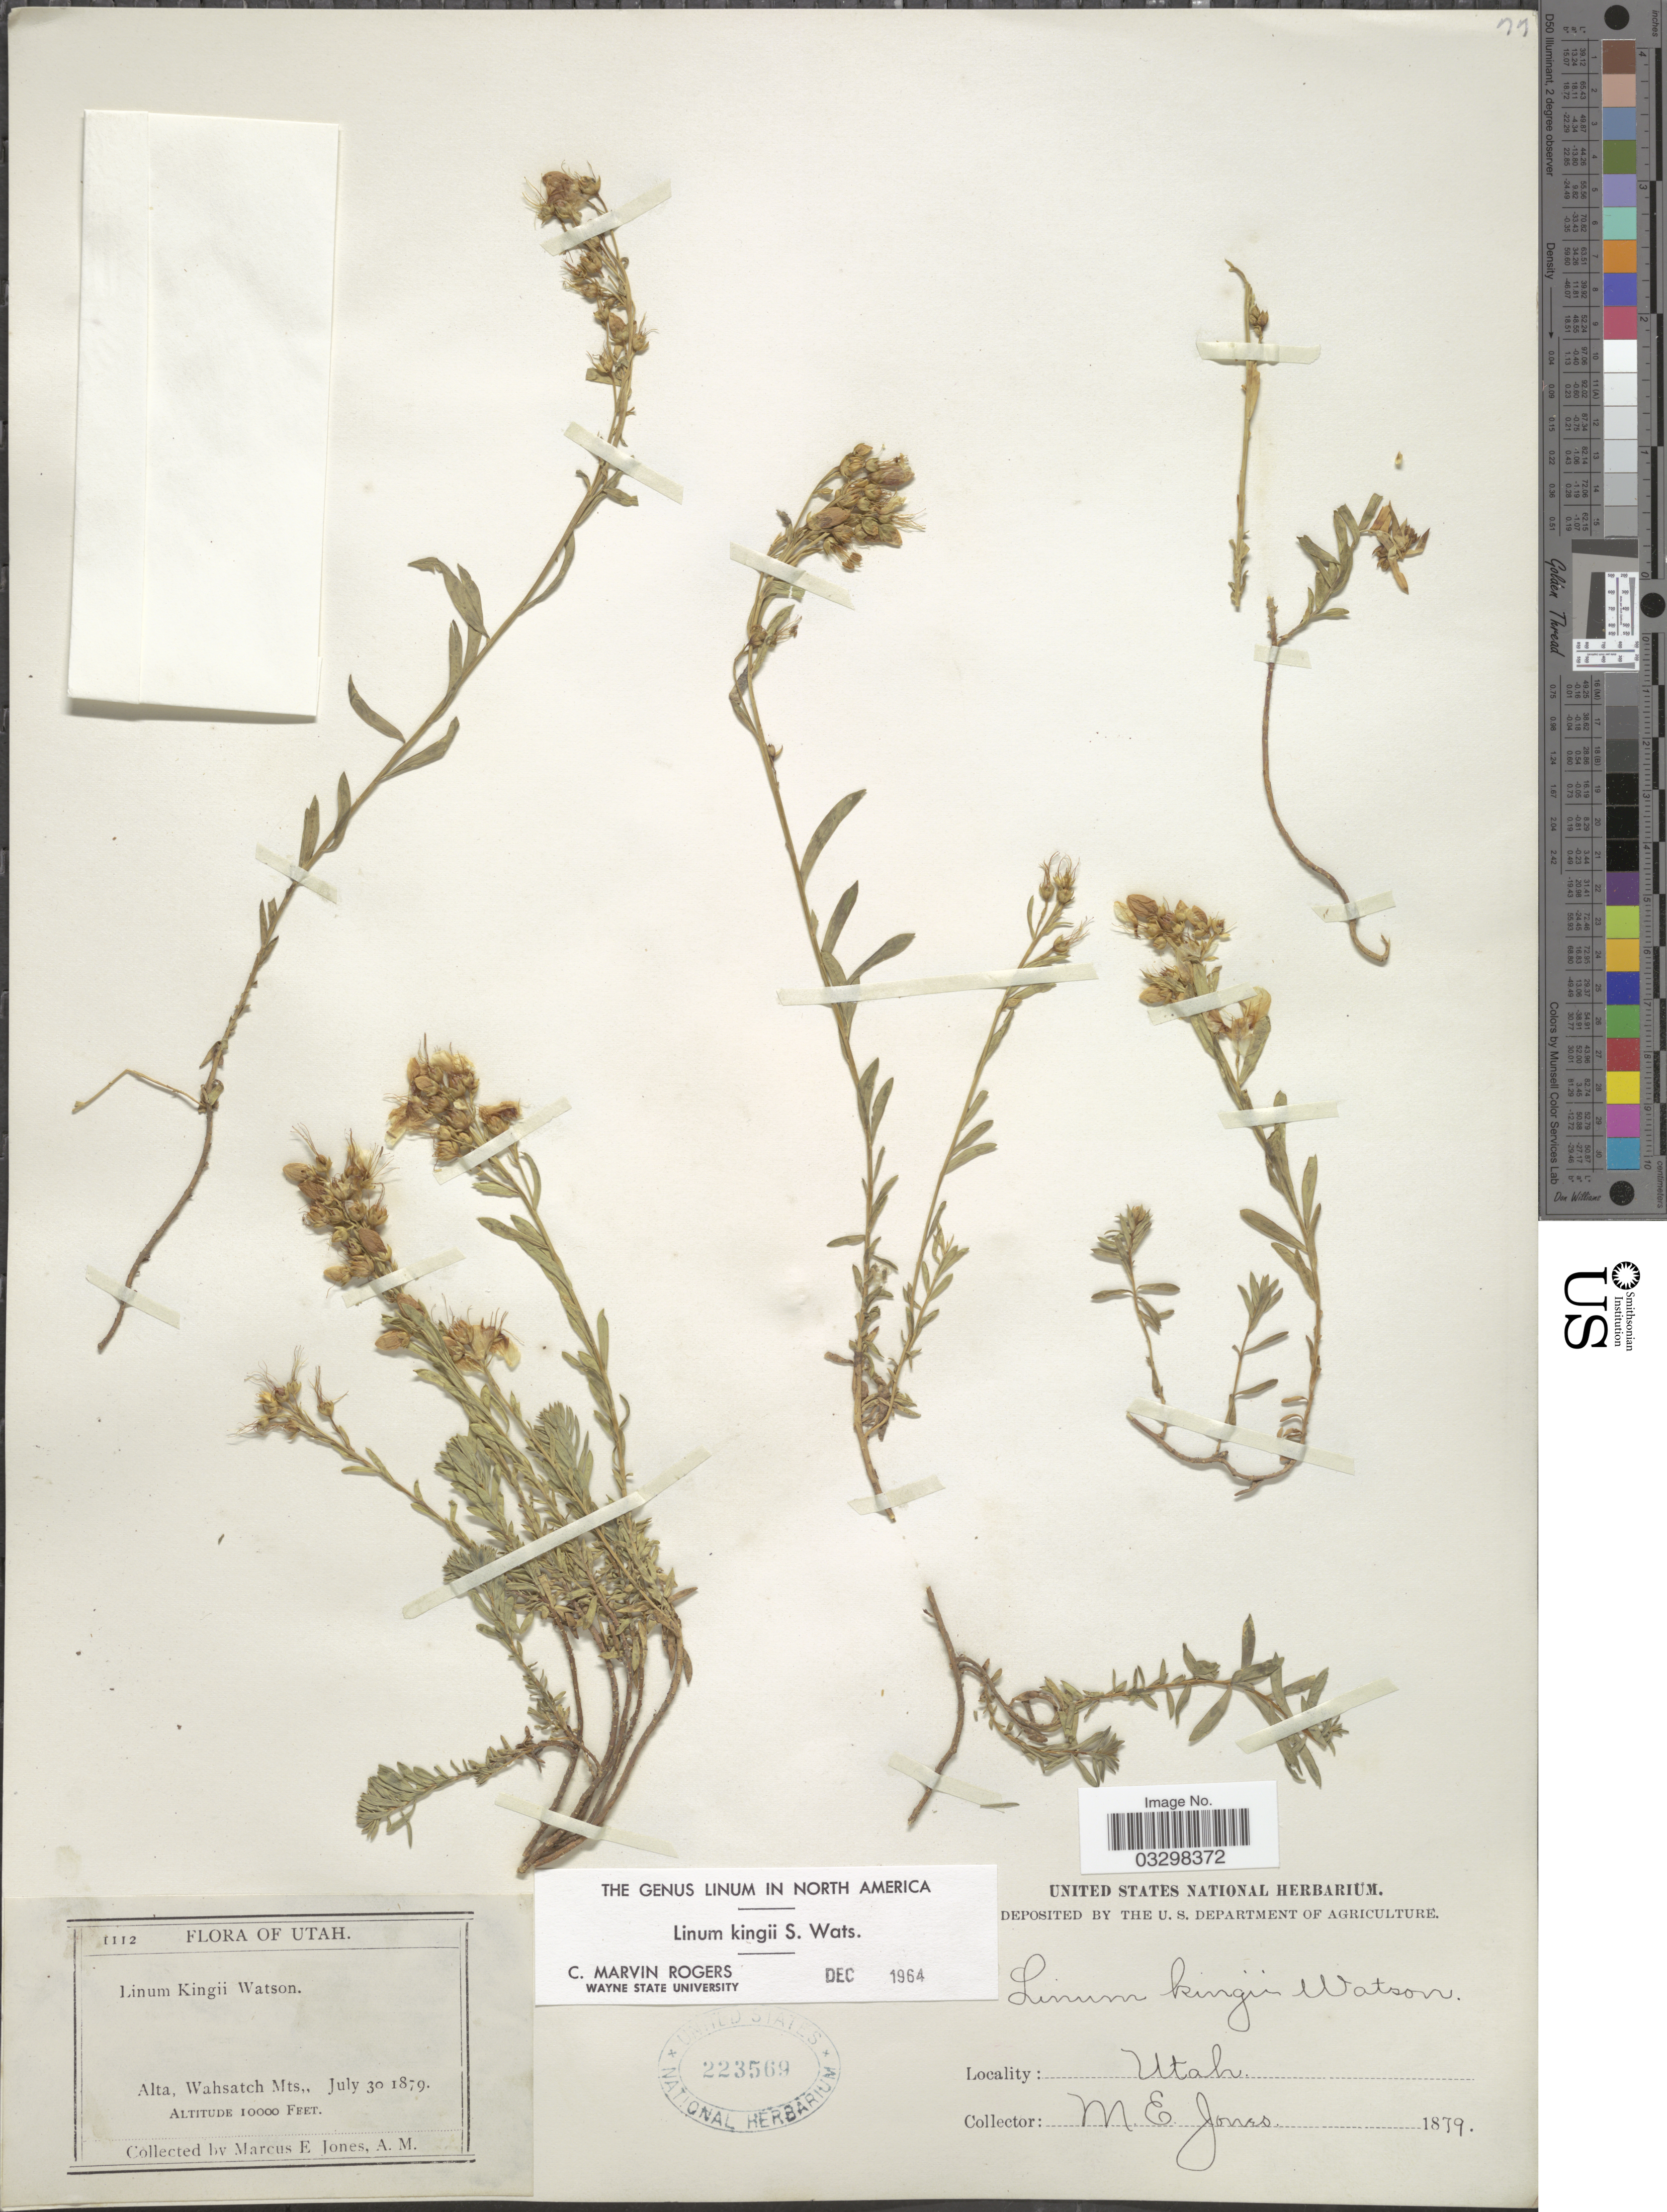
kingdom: Plantae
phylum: Tracheophyta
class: Magnoliopsida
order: Apiales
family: Apiaceae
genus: Selinum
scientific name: Selinum kingii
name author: S. Watson in C. King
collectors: M. E. Jones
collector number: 1112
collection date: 1879-07-30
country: United States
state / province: Utah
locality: Alta, Wahsatch Mts.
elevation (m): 3048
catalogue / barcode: US 223569